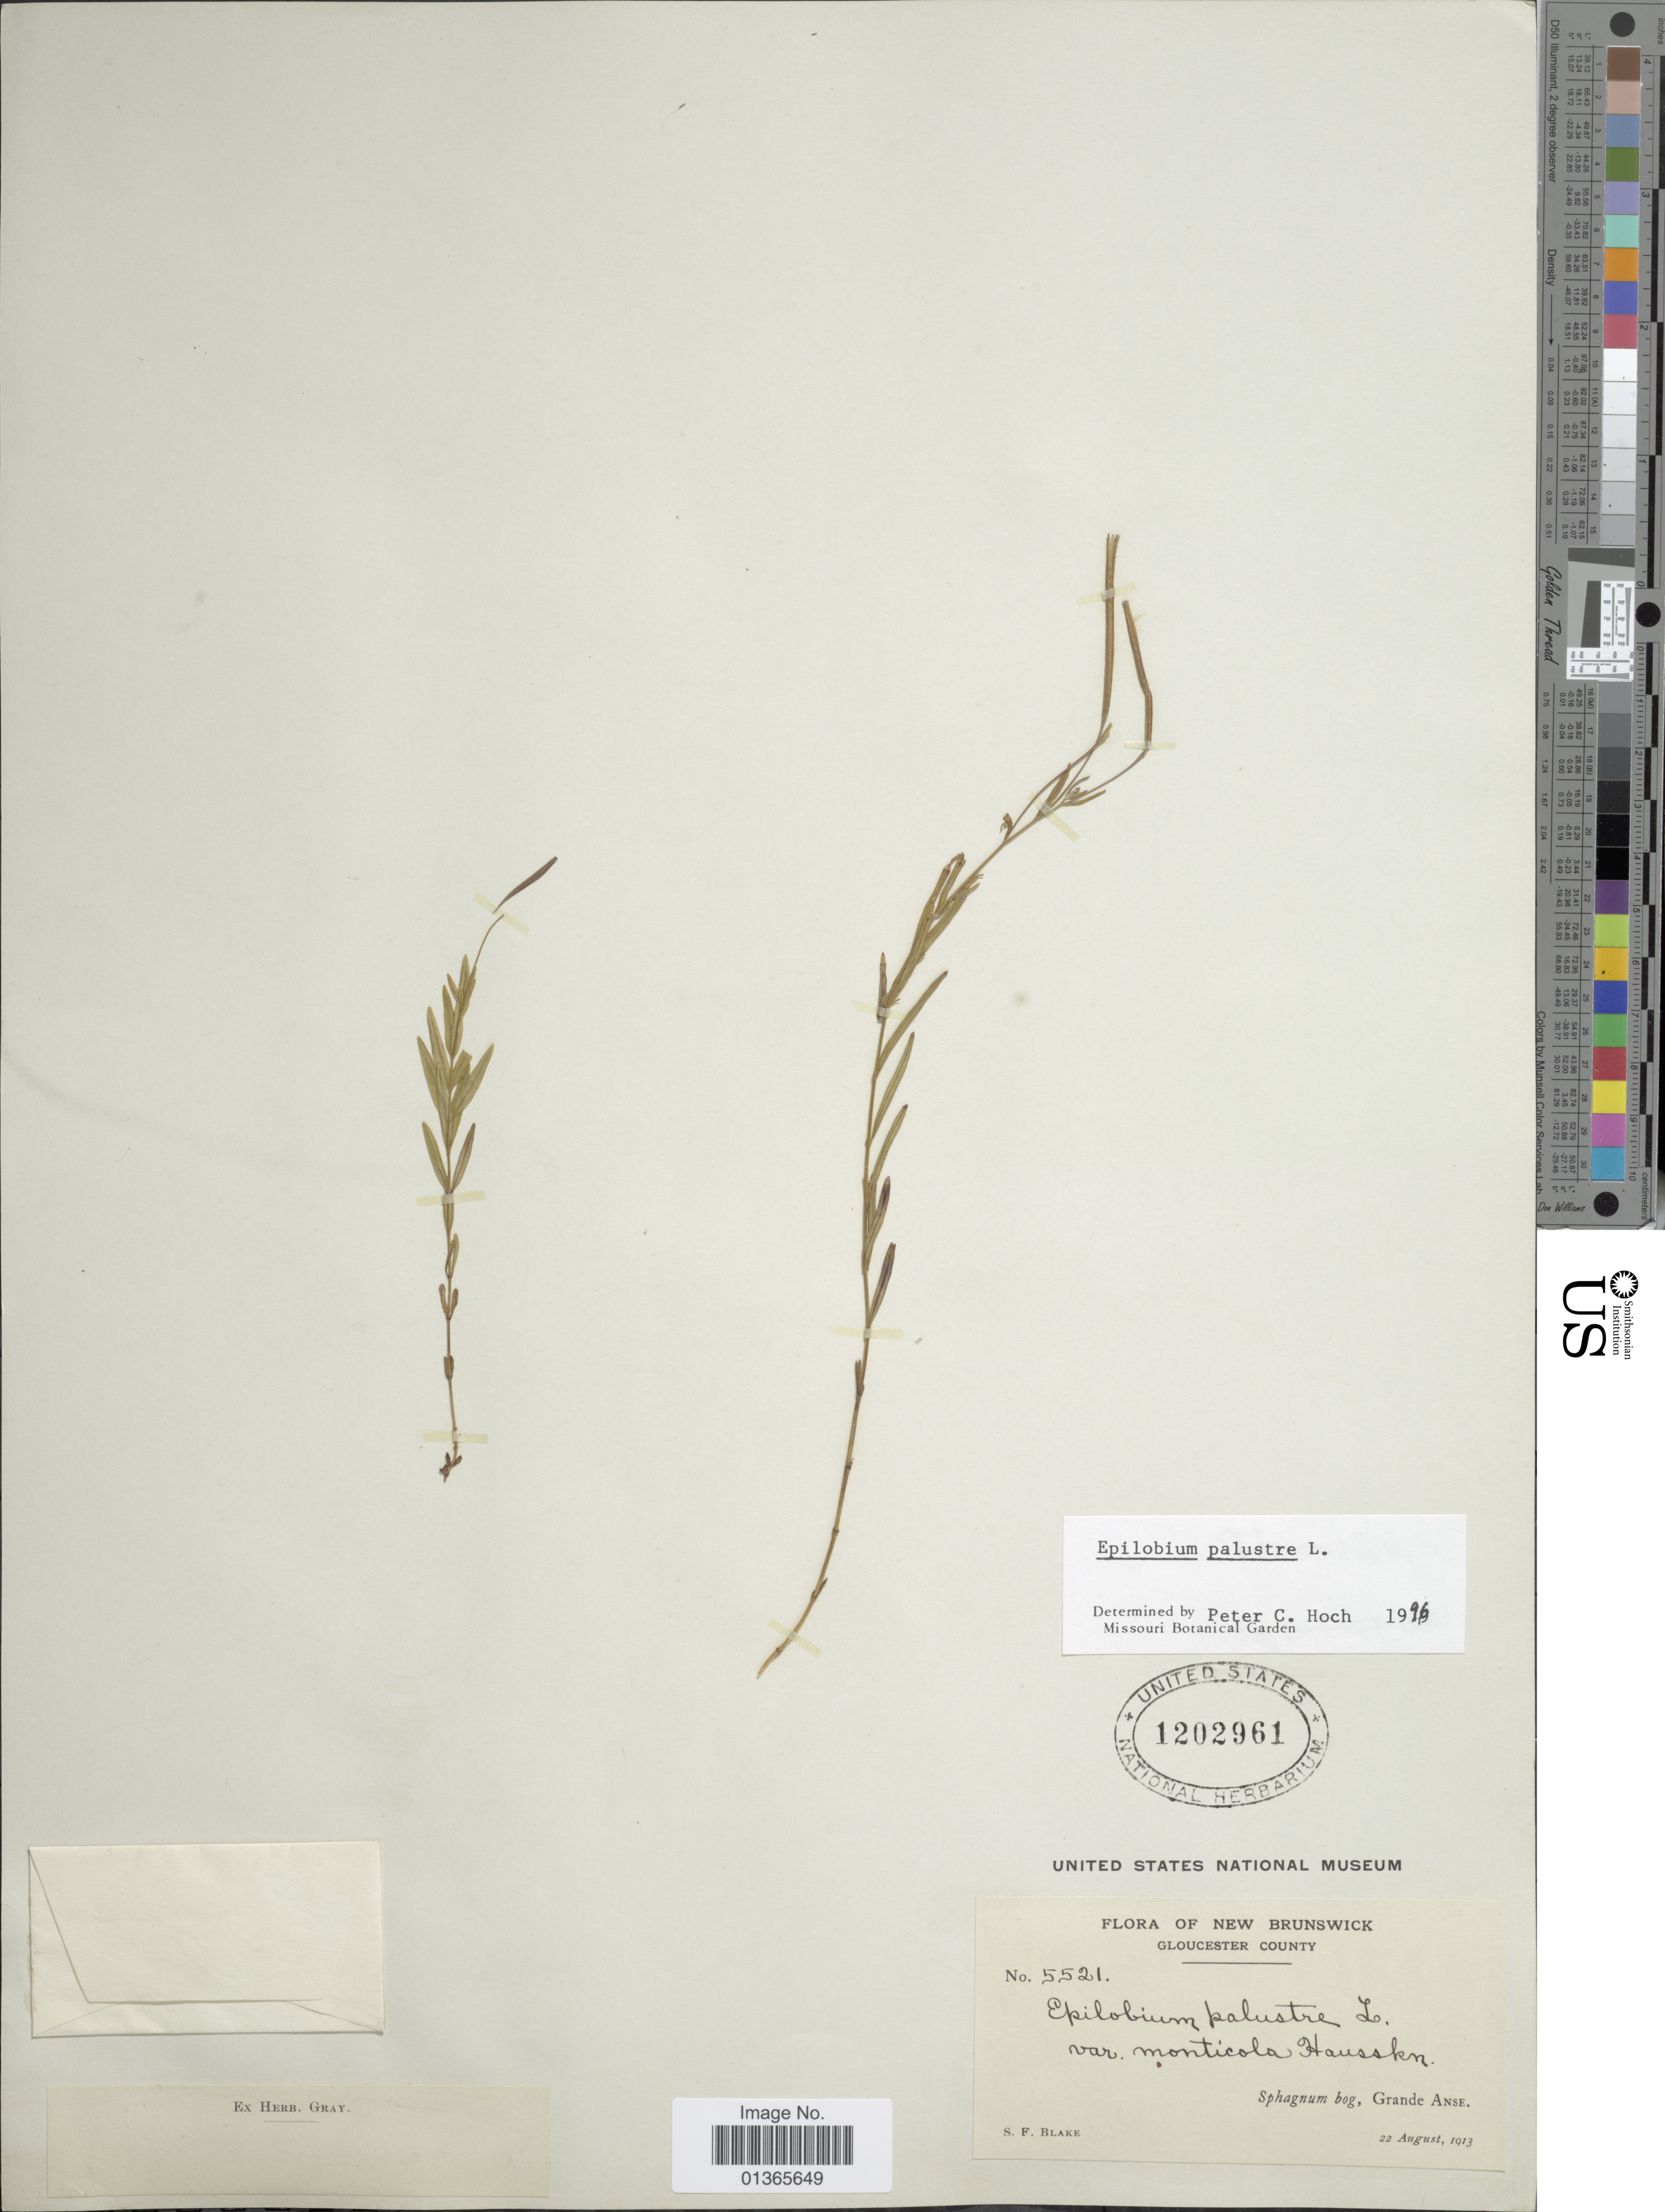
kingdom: Plantae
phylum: Tracheophyta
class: Magnoliopsida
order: Myrtales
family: Onagraceae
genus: Epilobium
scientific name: Epilobium palustre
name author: L.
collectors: S. Blake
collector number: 5521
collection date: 1913-08-22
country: Canada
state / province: New Brunswick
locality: Gloucester County. Sphagnum bog, Grande Anse.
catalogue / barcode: US 1202961